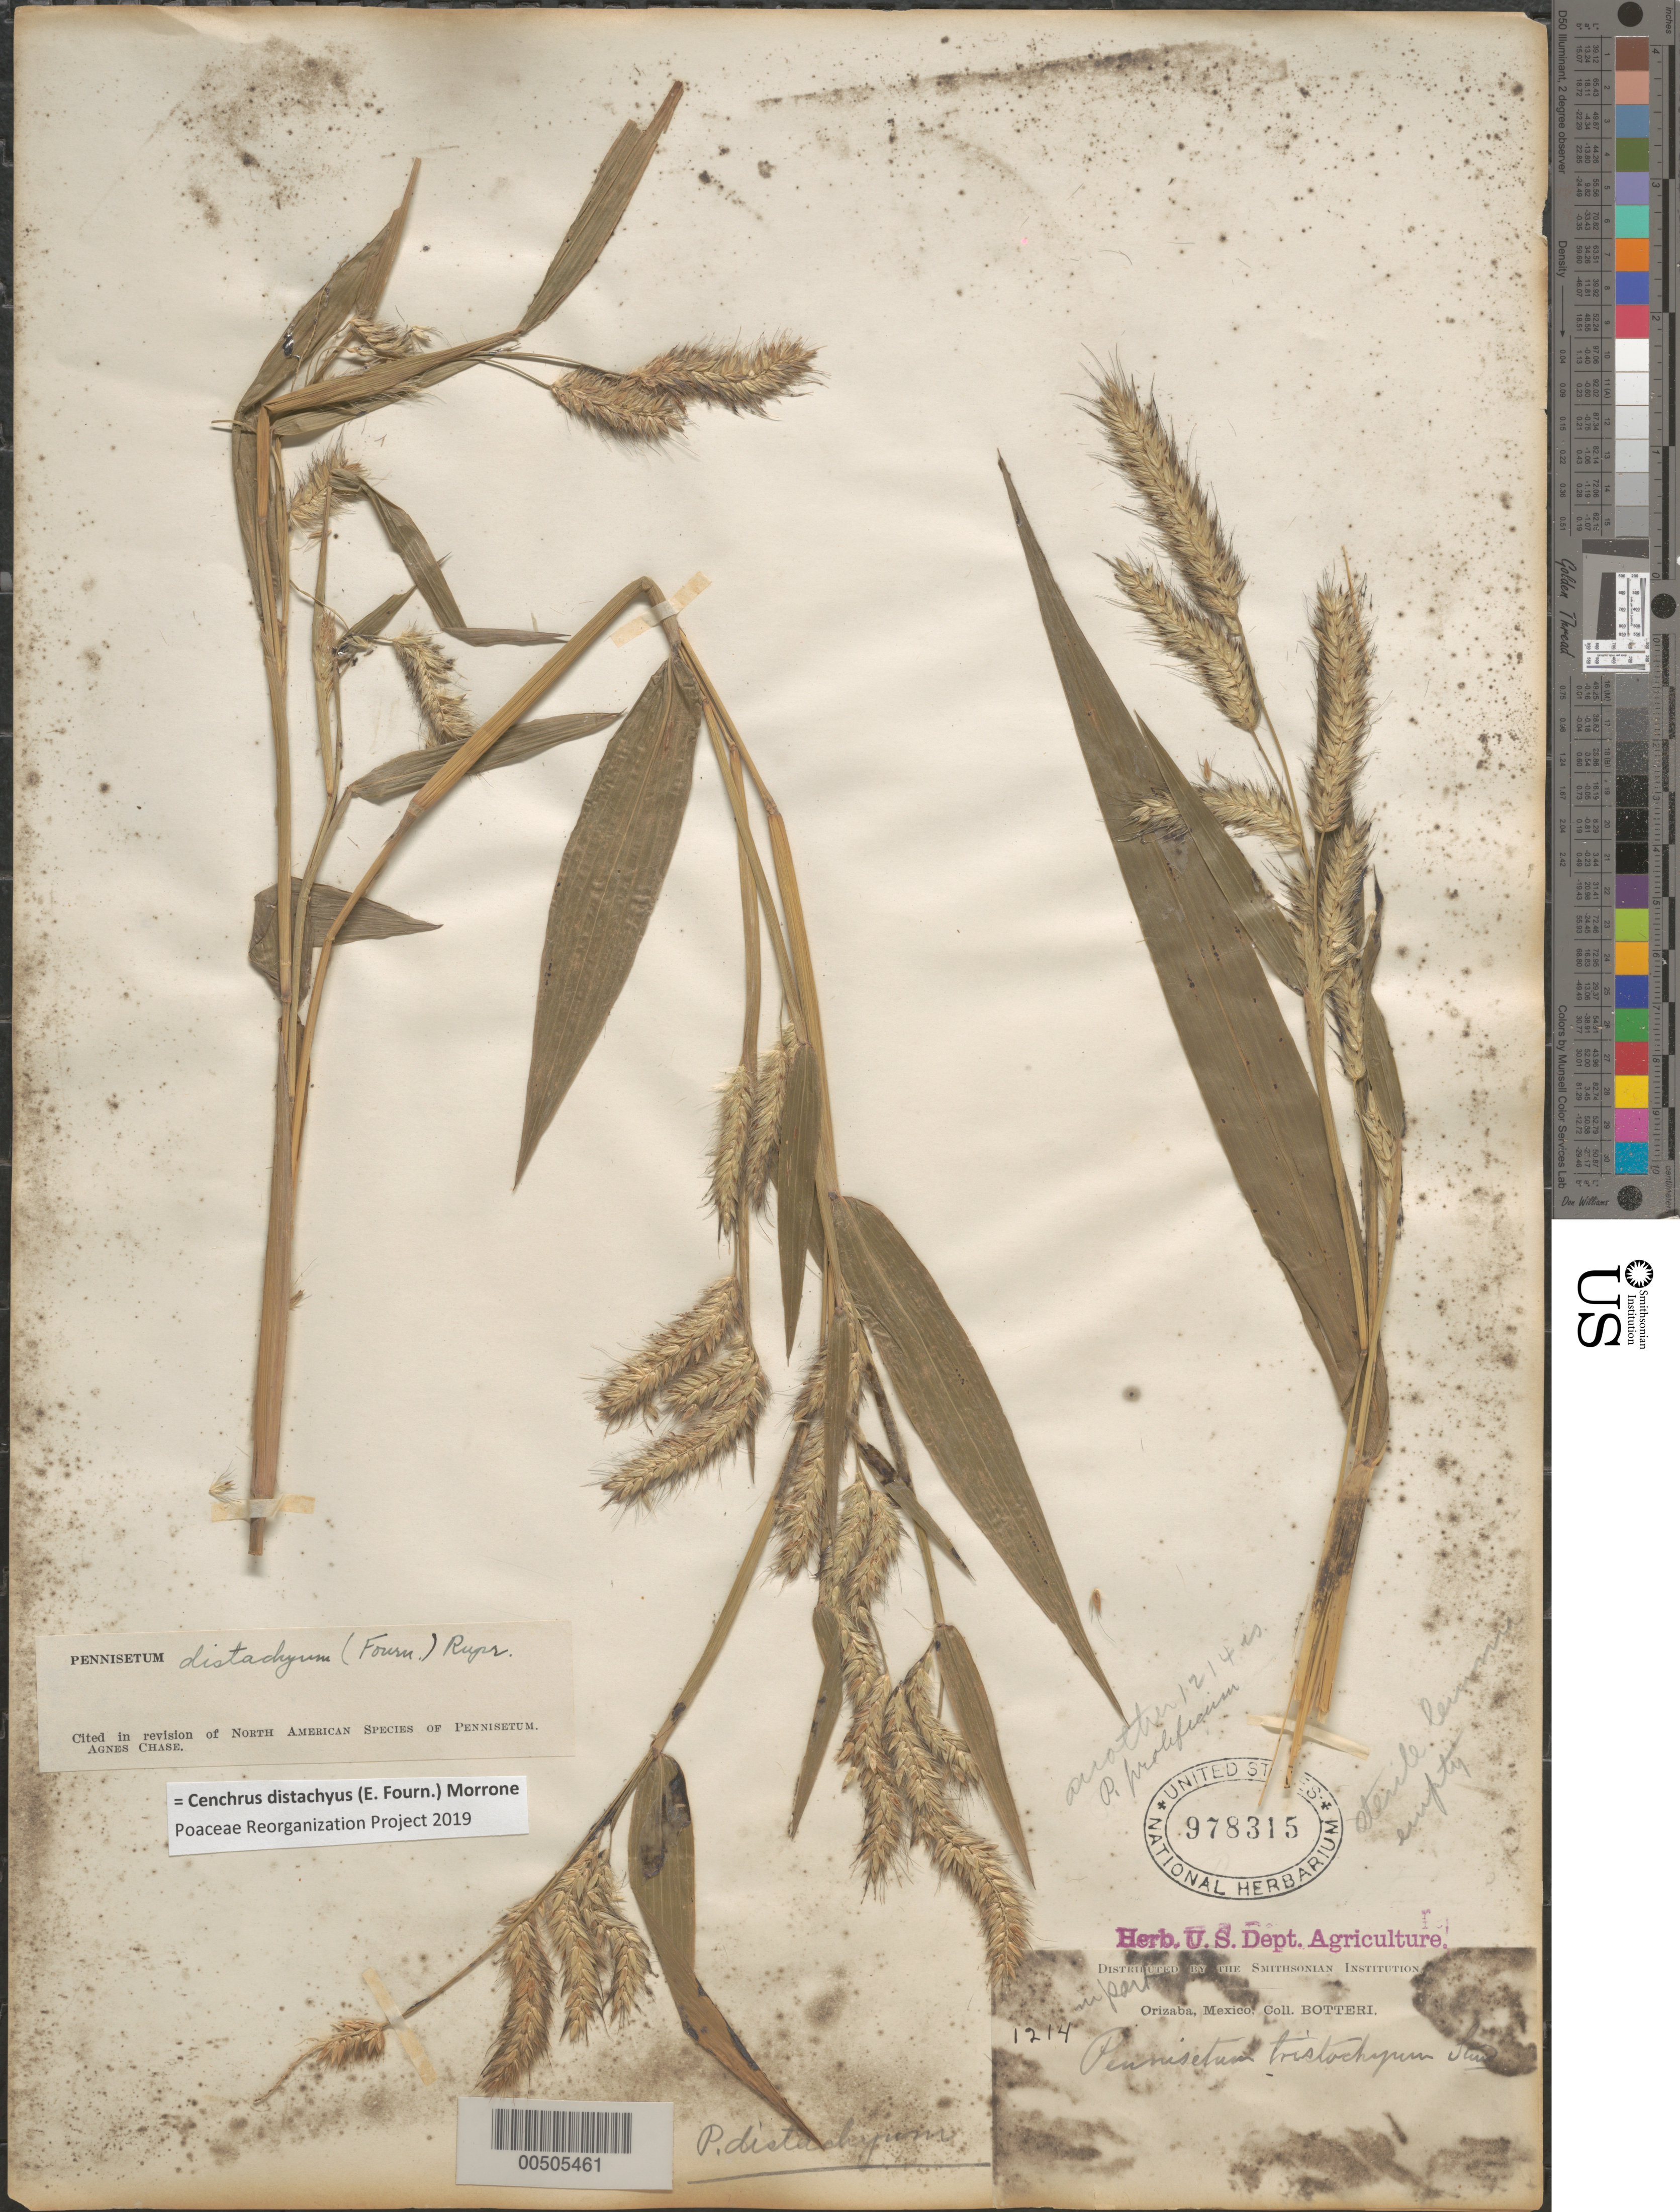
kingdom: Plantae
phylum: Tracheophyta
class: Liliopsida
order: Poales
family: Poaceae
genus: Cenchrus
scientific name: Cenchrus distachyus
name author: (E. Fourn.) Morrone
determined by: Poaceae Reorganization Project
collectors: -. Botteri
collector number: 1214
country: Mexico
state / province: Veracruz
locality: Orizaba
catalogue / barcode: US 978315